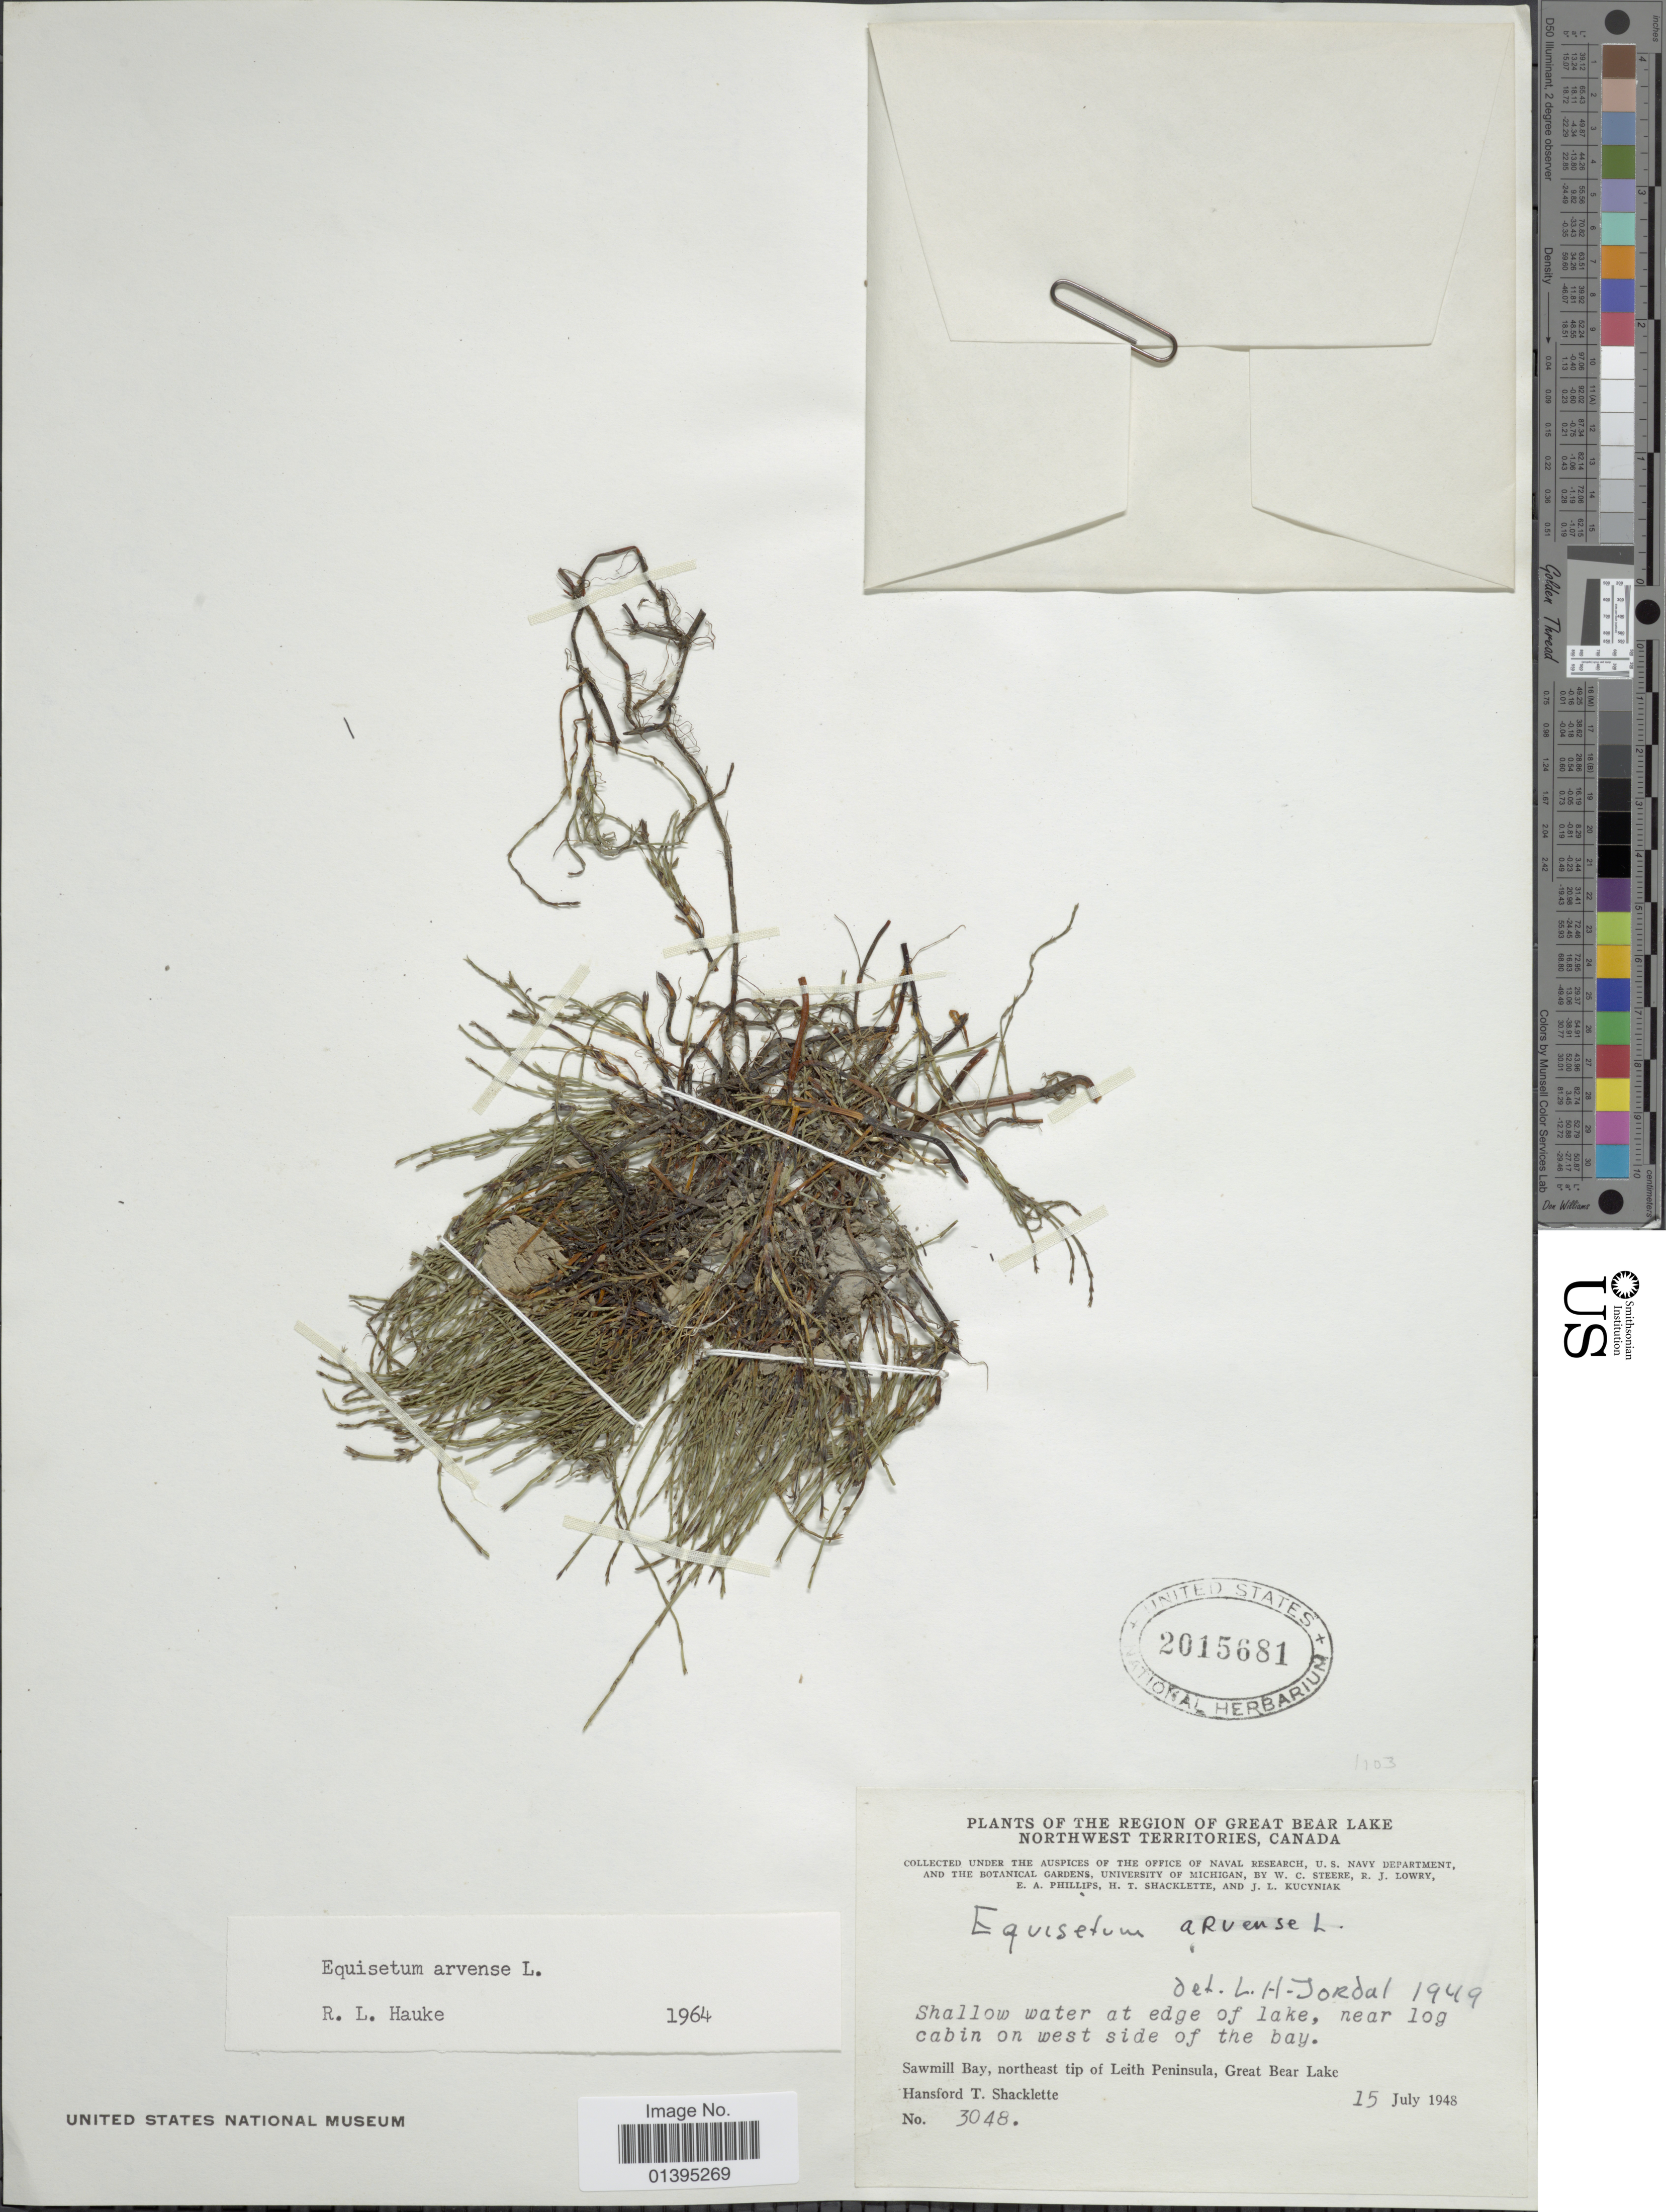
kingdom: Plantae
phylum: Tracheophyta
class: Polypodiopsida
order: Equisetales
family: Equisetaceae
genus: Equisetum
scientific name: Equisetum arvense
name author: L.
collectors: H. Shacklette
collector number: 3048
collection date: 1948-07-15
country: Canada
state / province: Northwest Territories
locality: Near log cabin on west side of the bay, Sawmill Bay, northeast tip of Leith Peninsula, Great Bear Lake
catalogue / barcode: US 2015681